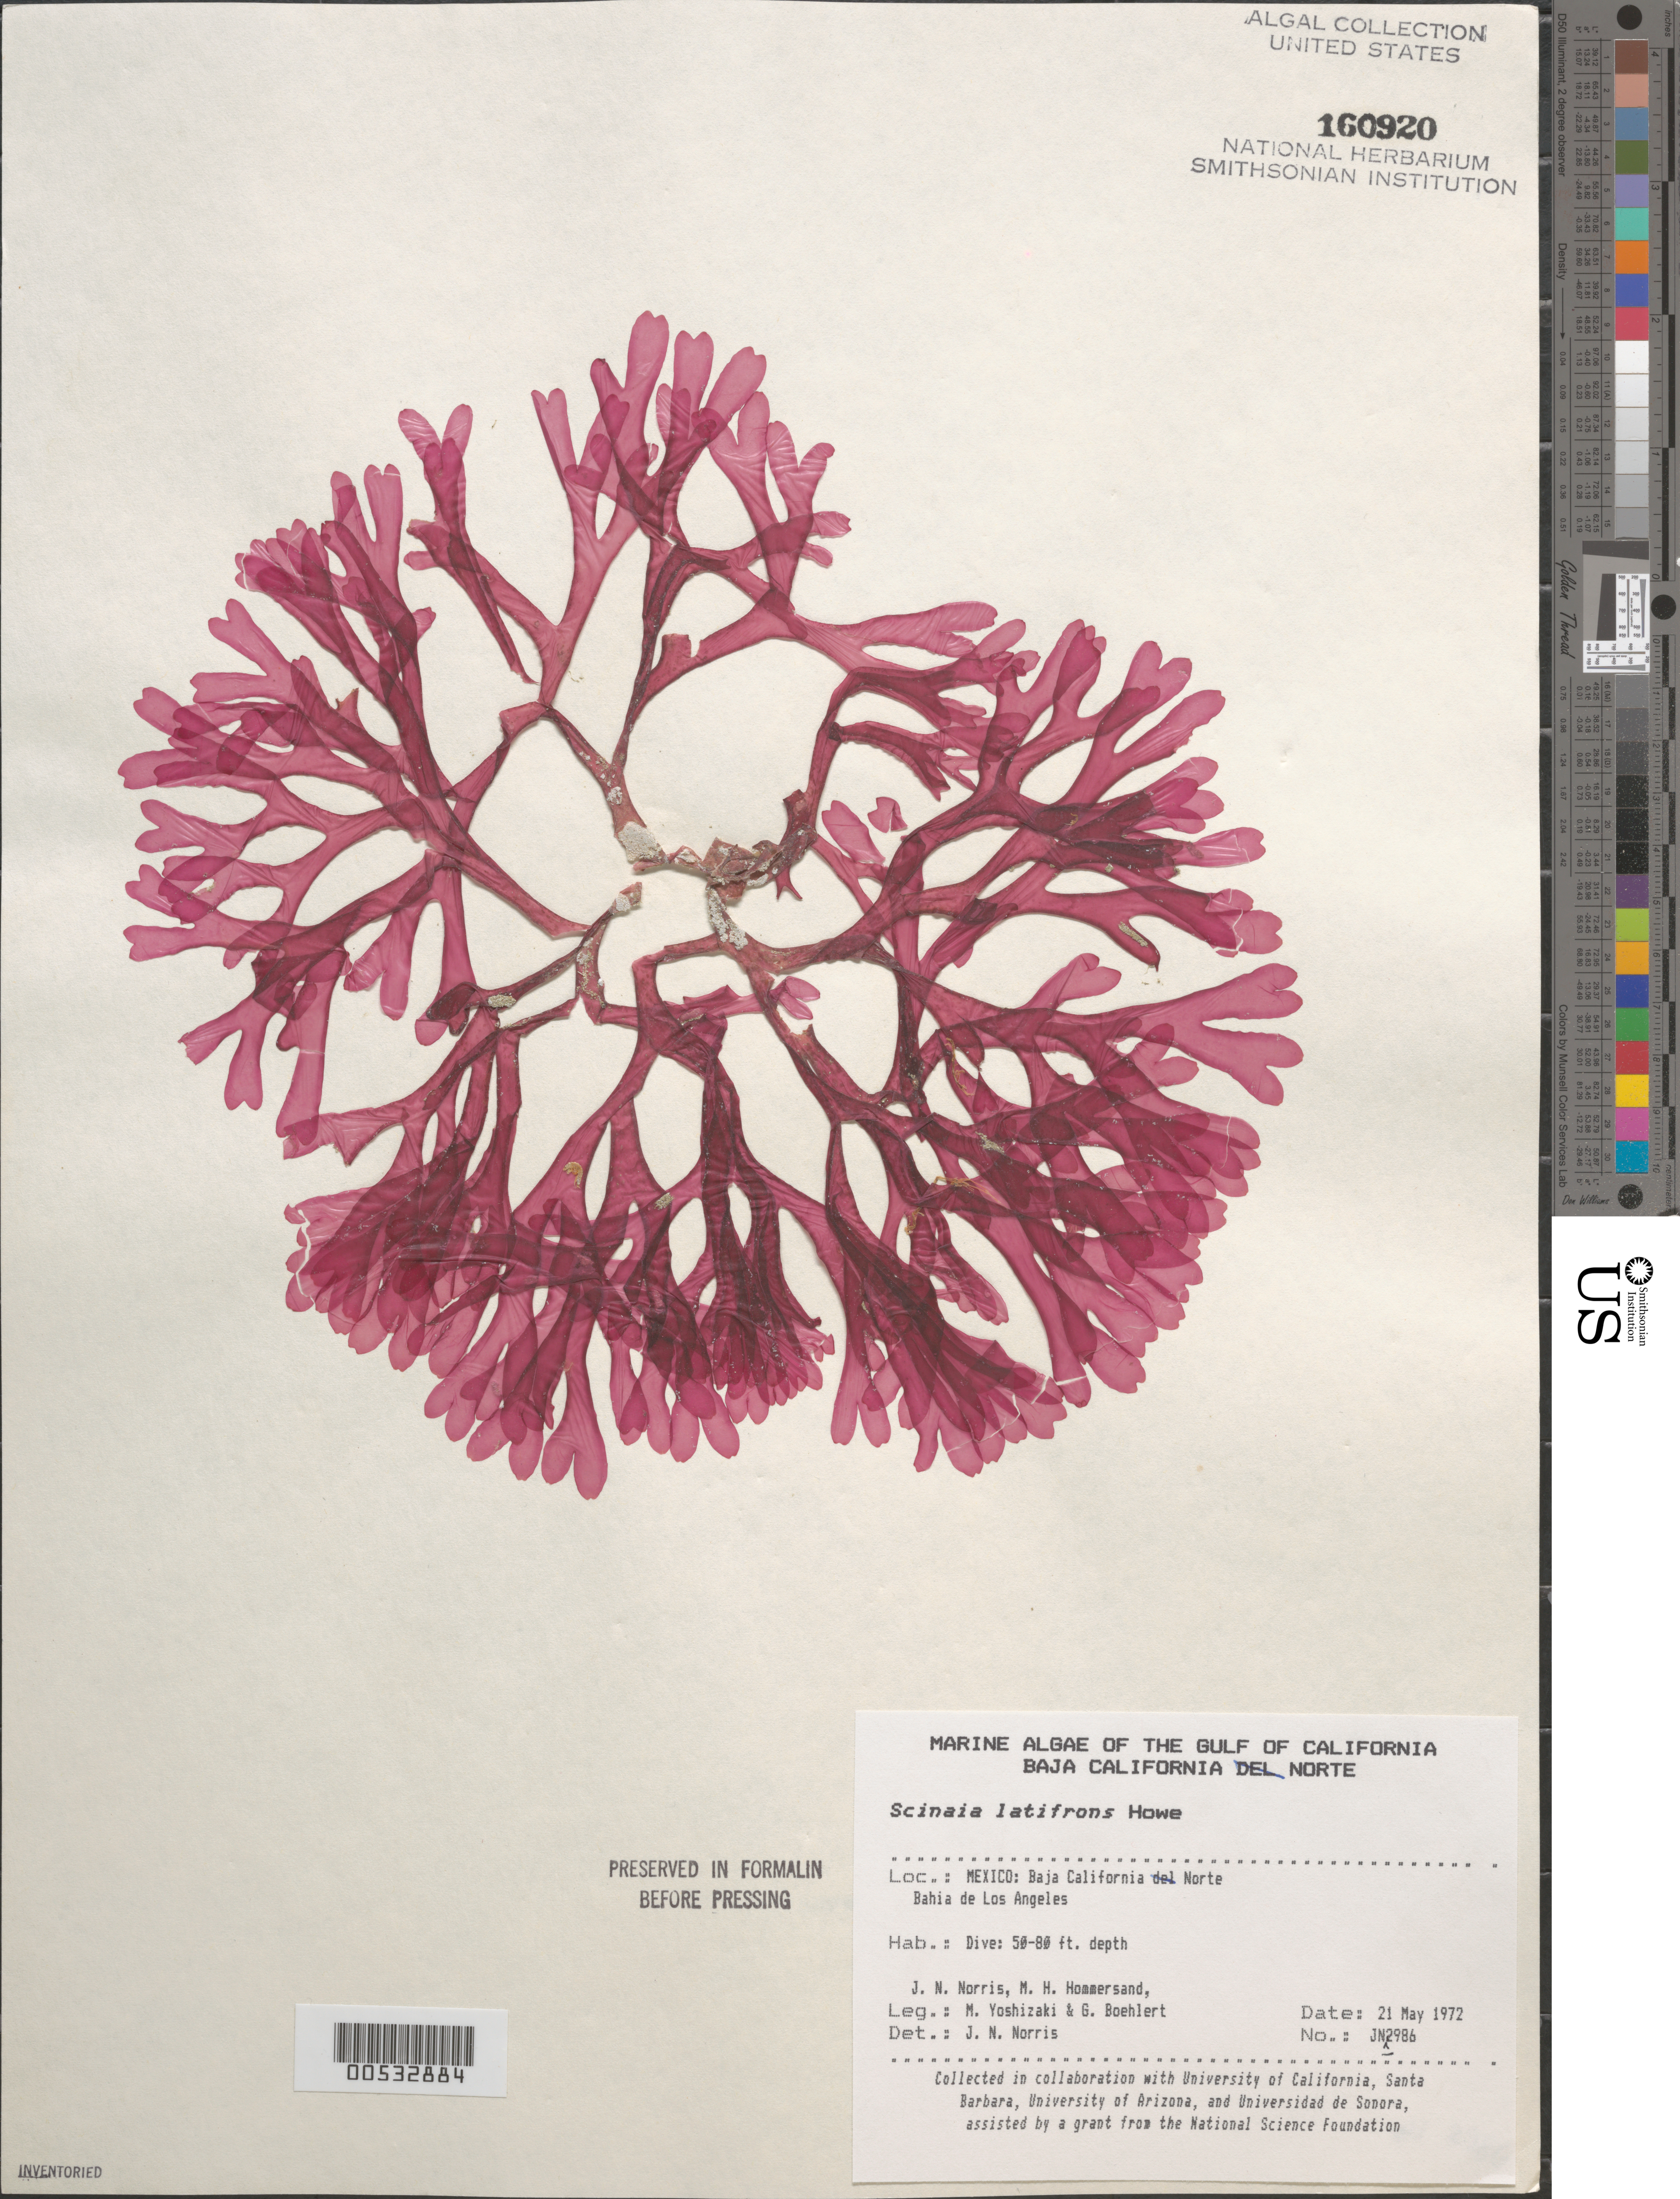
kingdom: Plantae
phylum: Rhodophyta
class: Florideophyceae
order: Nemaliales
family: Scinaiaceae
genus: Scinaia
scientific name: Scinaia latifrons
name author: M. Howe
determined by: Norris, James N.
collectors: J. N. Norris, M. H. Hommersand, M. Yoshizaki & G. Boehlert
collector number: JN-2986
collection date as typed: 21 May 1972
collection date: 1972-05-21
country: Mexico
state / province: Baja California Norte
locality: Bahia de los Angeles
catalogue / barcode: US 160920